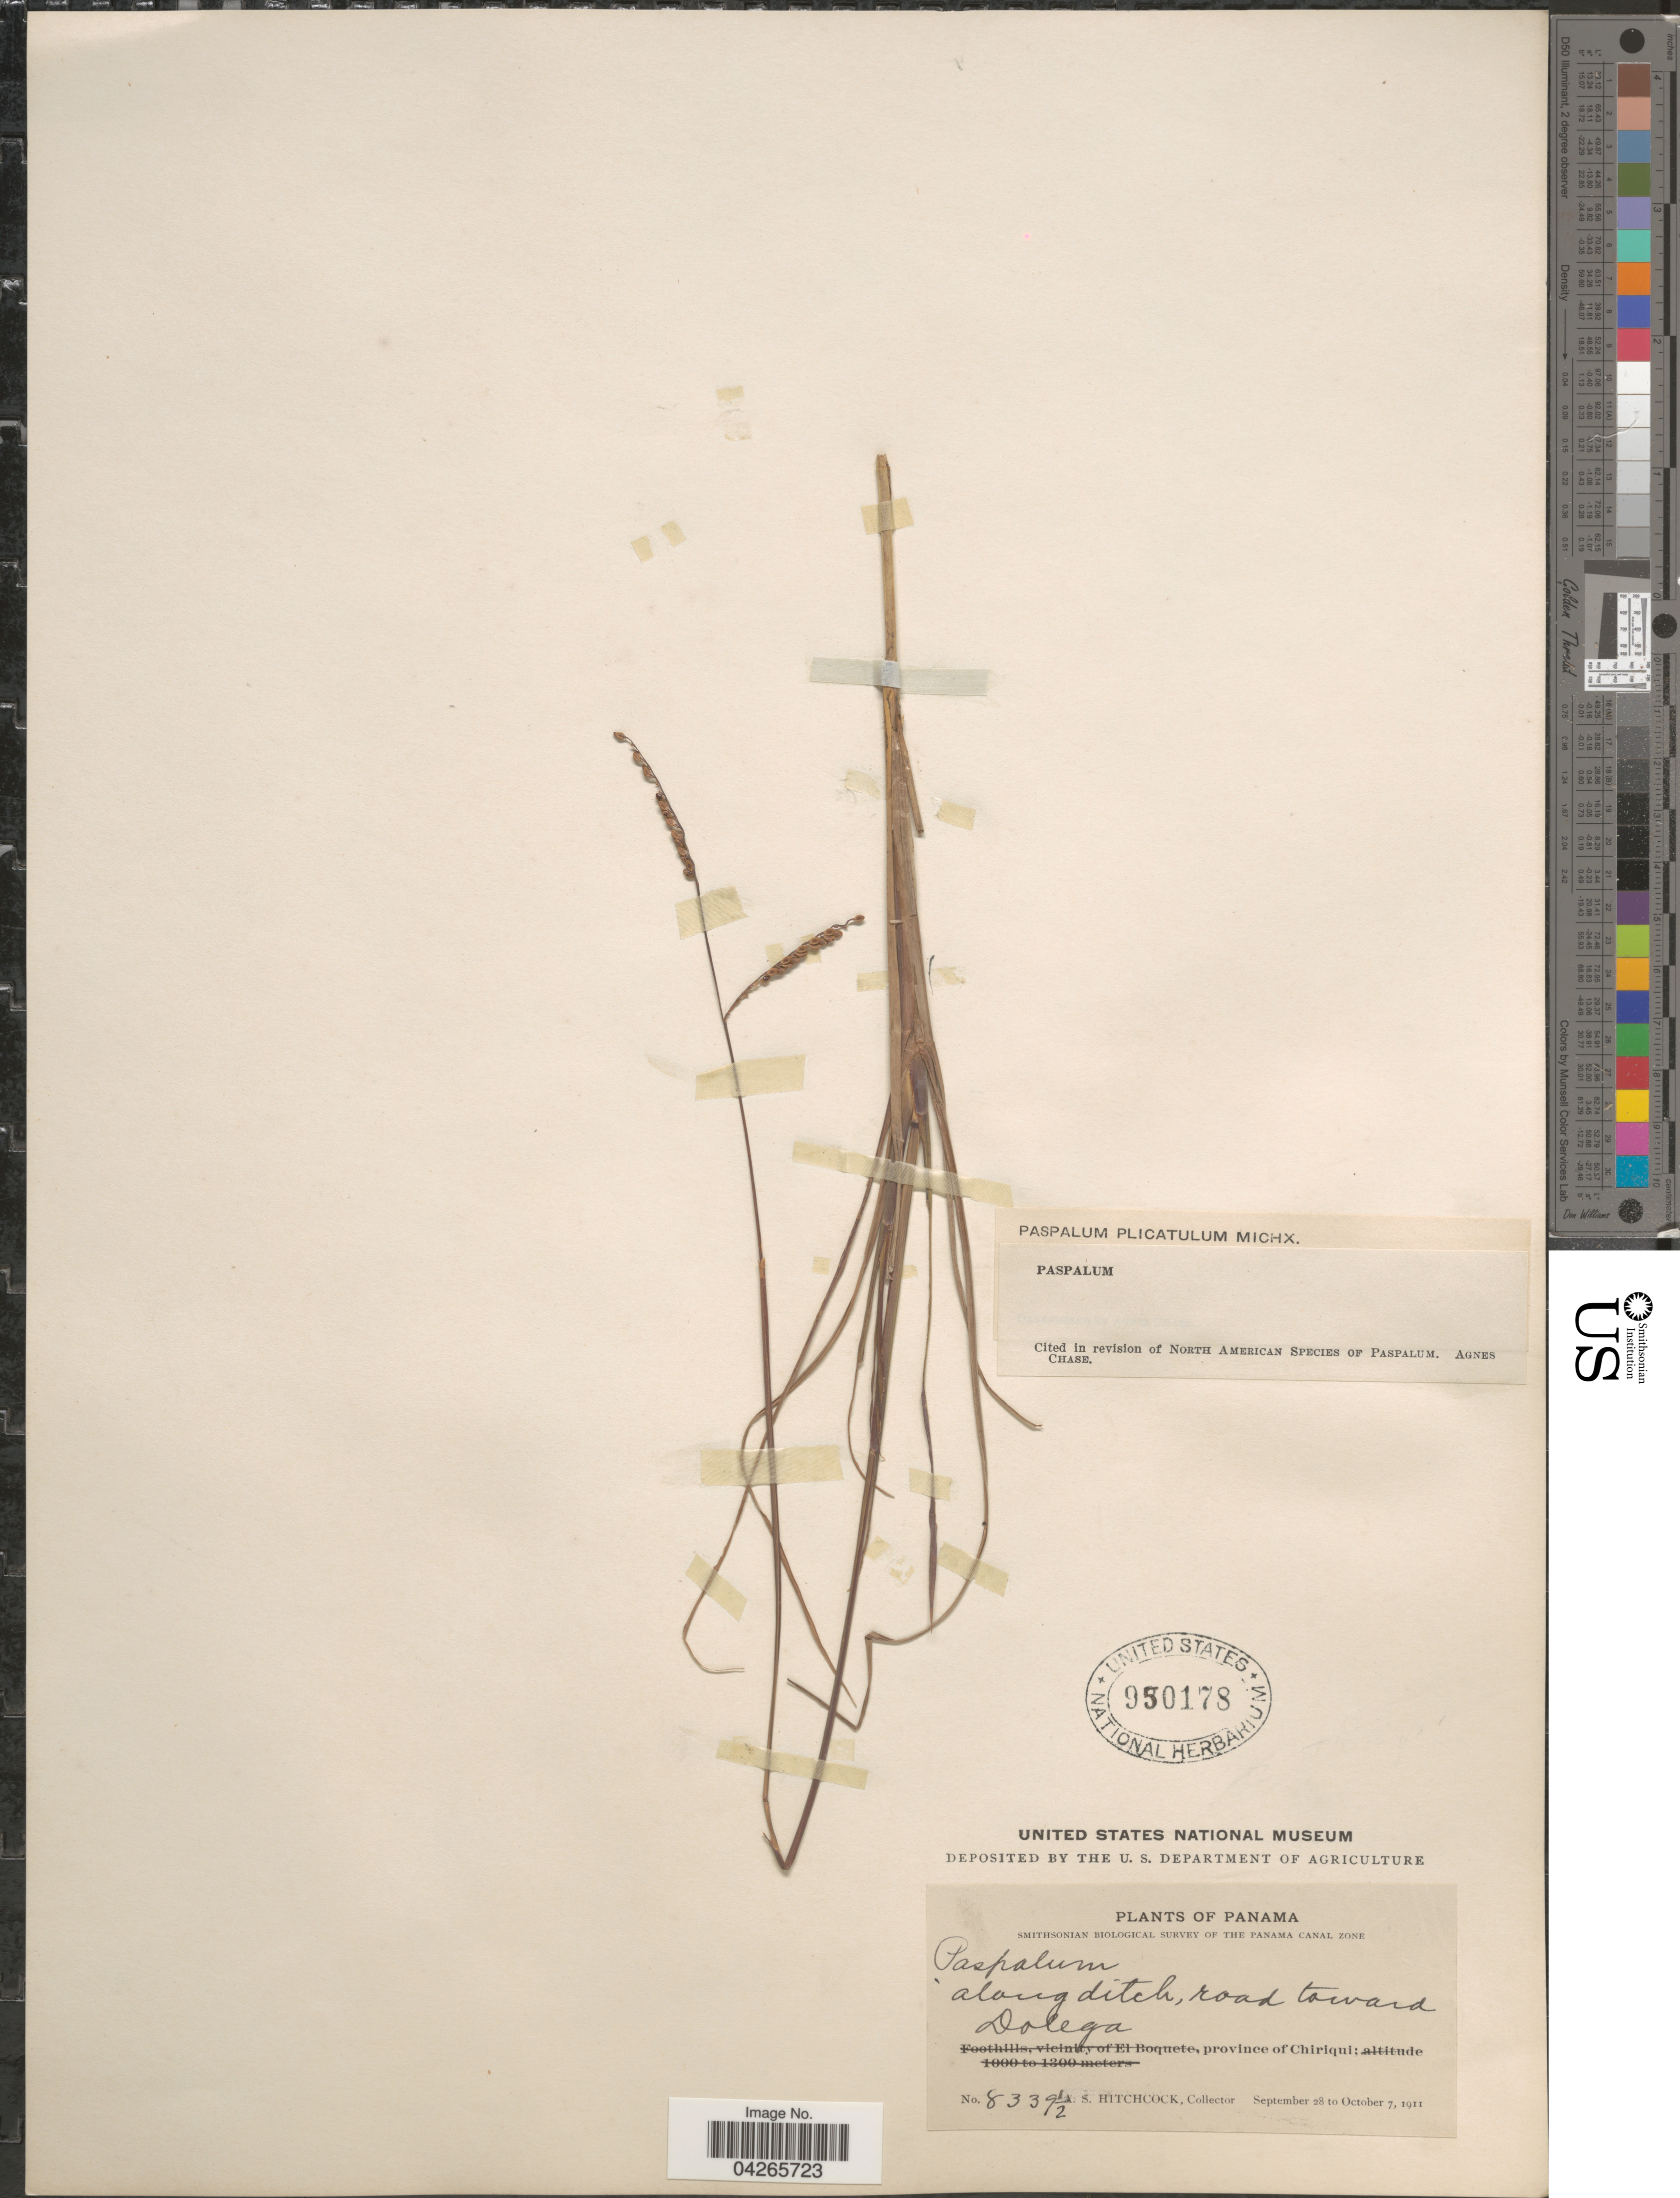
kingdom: Plantae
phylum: Tracheophyta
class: Liliopsida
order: Poales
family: Poaceae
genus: Paspalum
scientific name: Paspalum plicatulum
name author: Michx.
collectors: A. S. Hitchcock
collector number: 8339½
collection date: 1911-09-28/1911-10-07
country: Panama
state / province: Chiriqui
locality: Smithsonian Biological Survey of the Panama Canal Zone. Along ditch, road toward Dolega.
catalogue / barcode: US 950178